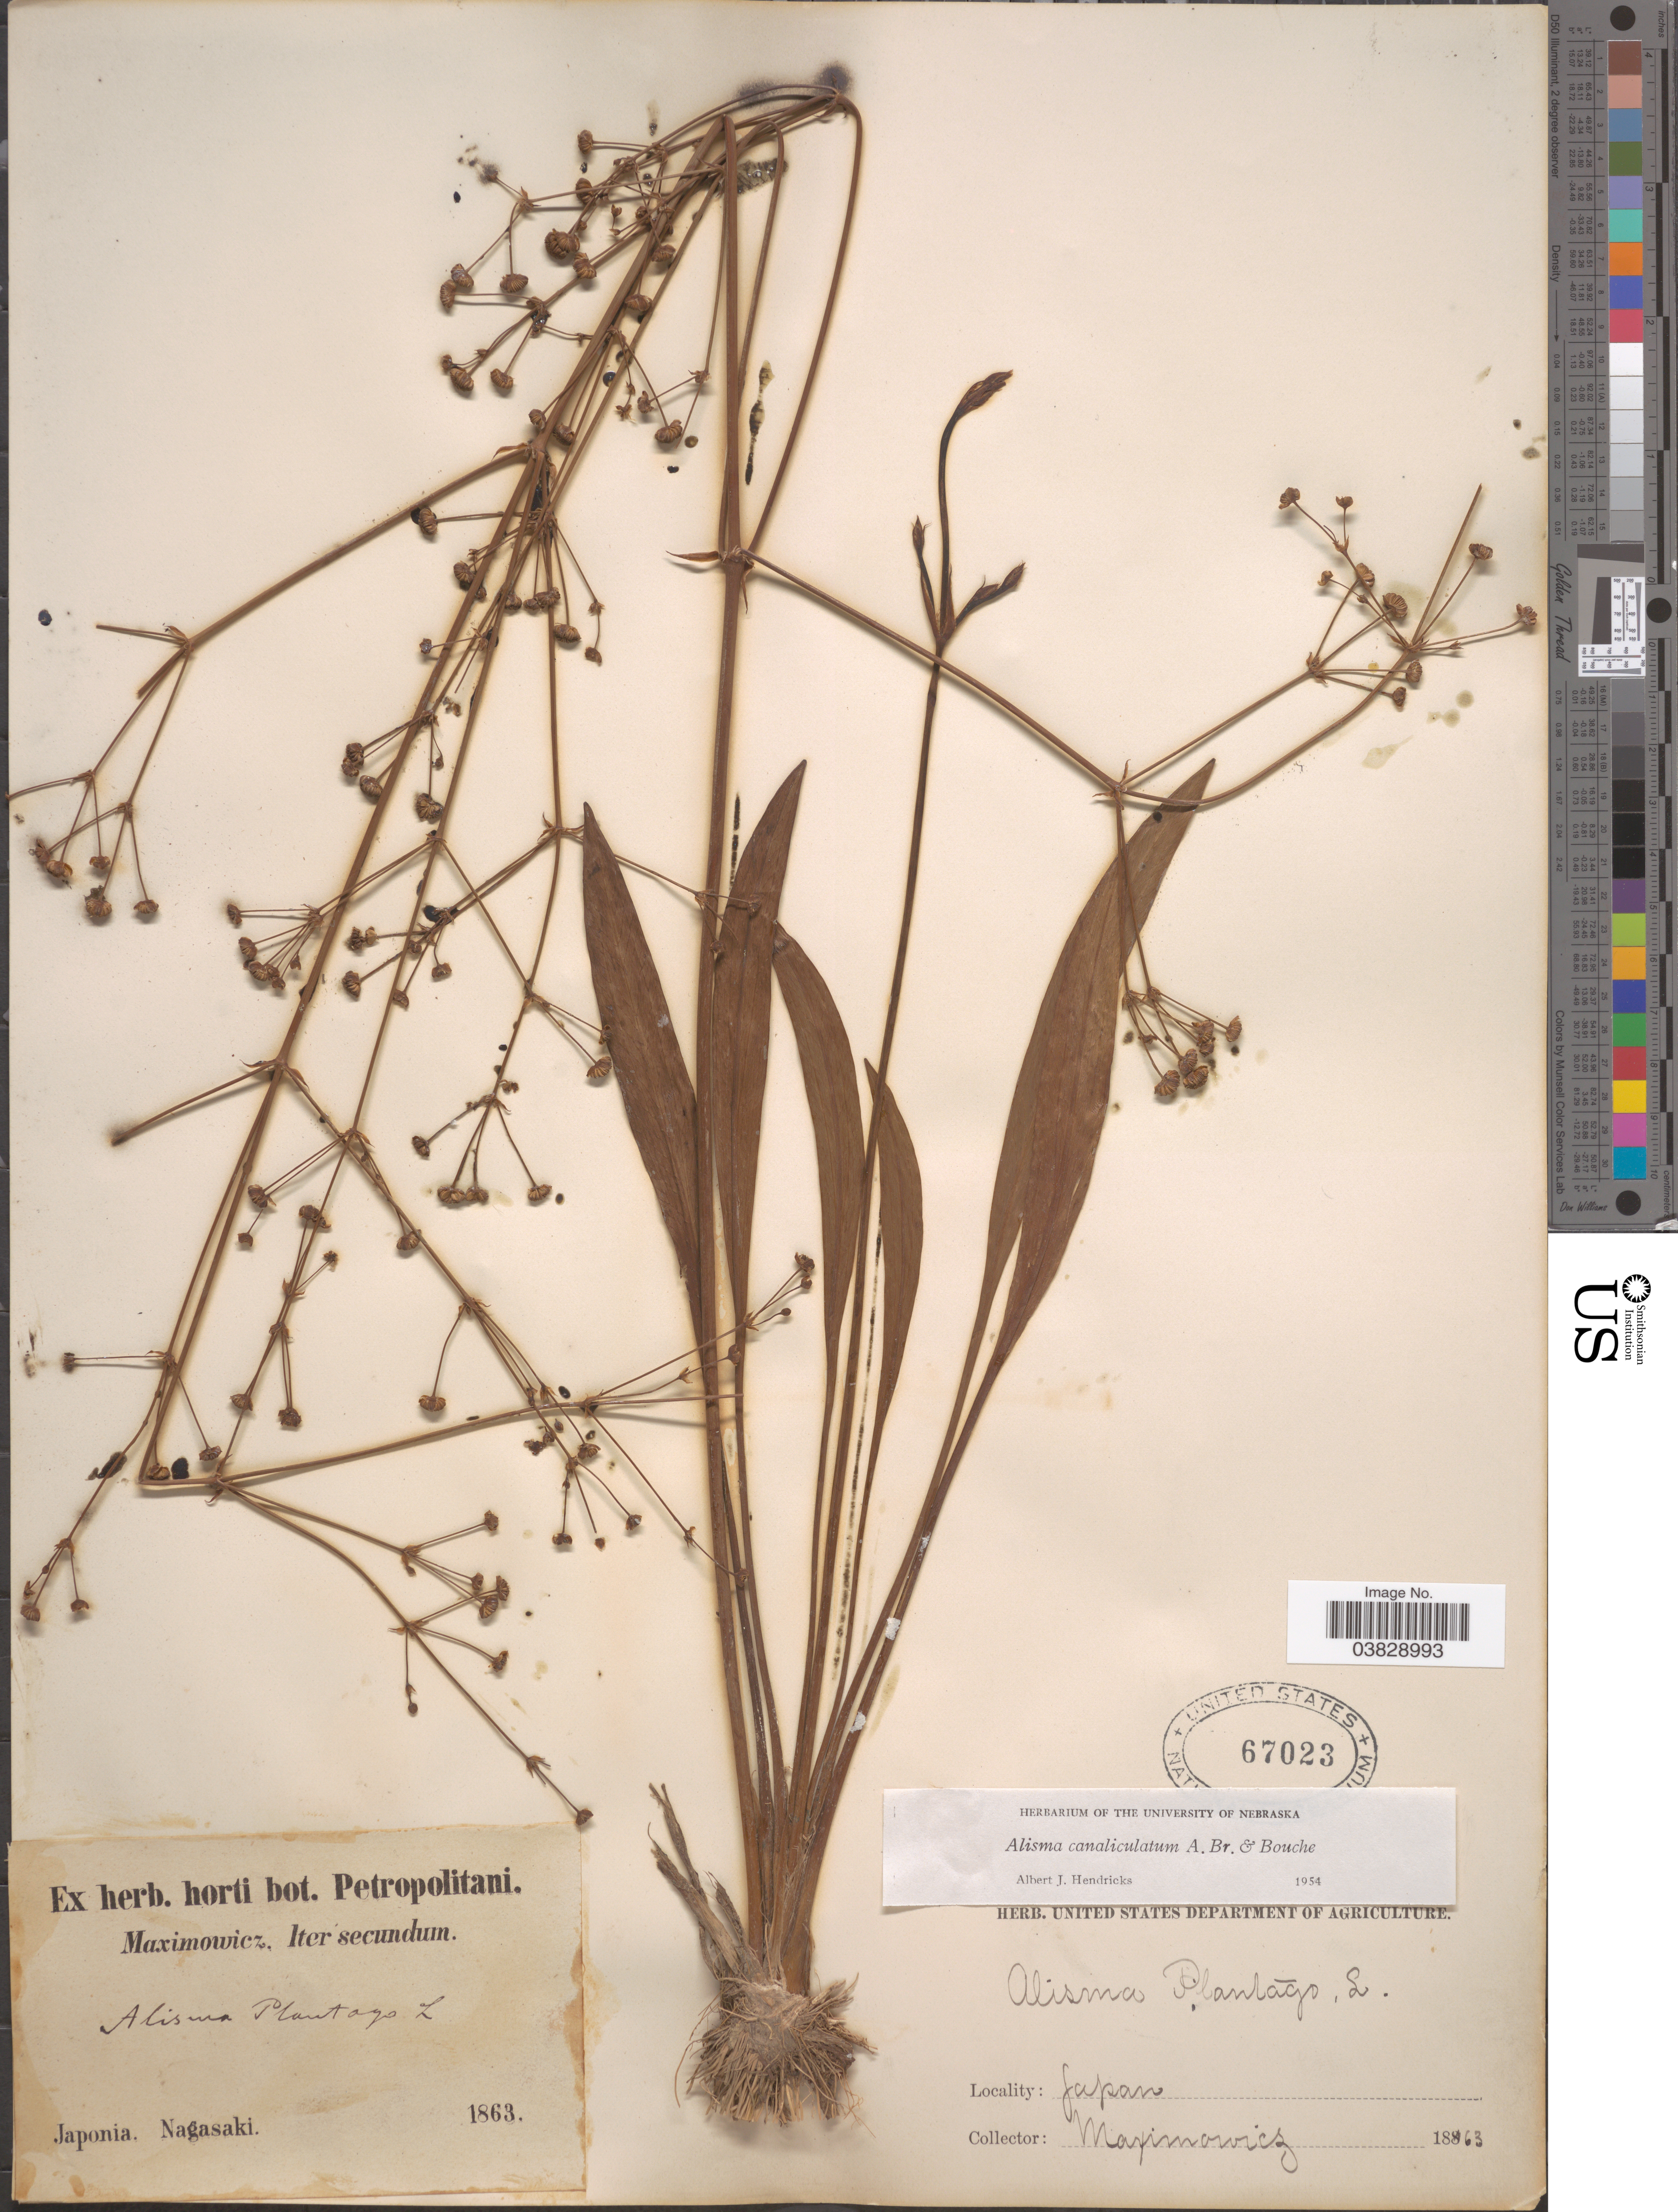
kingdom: Plantae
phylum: Tracheophyta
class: Liliopsida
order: Alismatales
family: Alismataceae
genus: Alisma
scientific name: Alisma canaliculatum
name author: A. Braun & C.D. Bouché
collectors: Maximowicz, --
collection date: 1863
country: Japan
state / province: Nagasaki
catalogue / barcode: US 67023